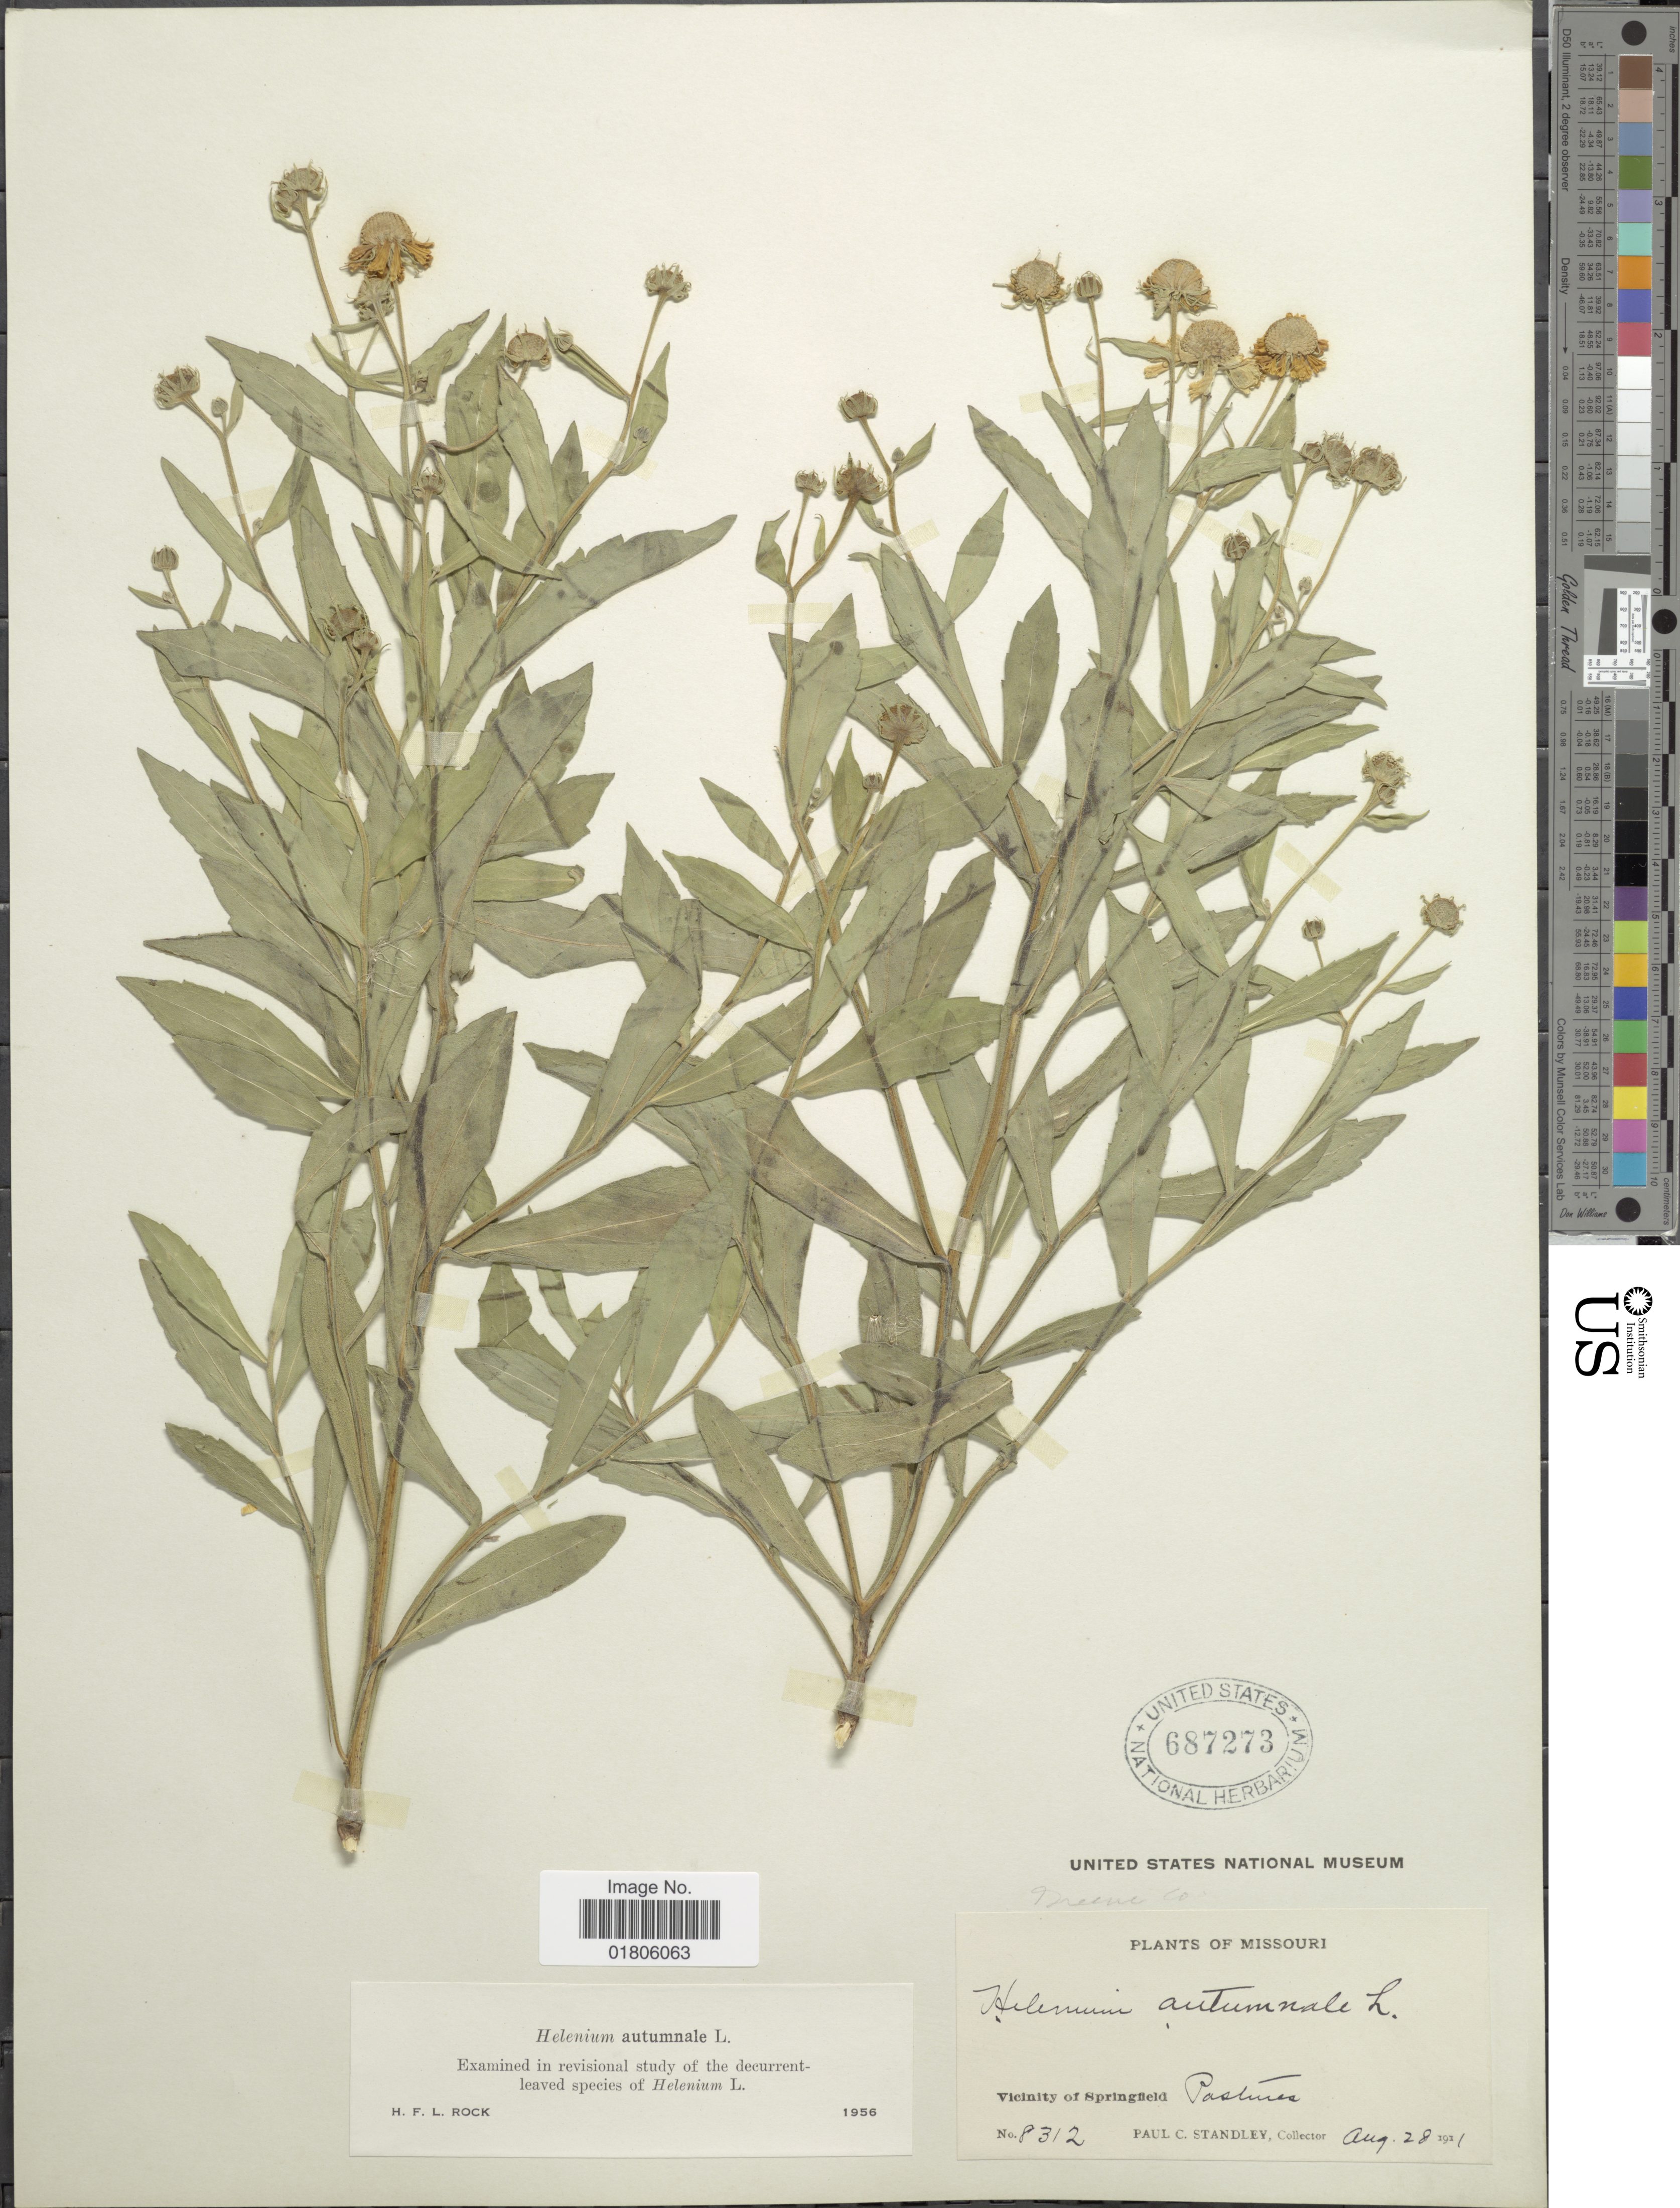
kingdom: Plantae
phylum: Tracheophyta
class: Magnoliopsida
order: Asterales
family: Asteraceae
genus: Helenium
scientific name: Helenium autumnale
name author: L.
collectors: P. C. Standley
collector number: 8312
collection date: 1911-08-28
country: United States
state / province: Missouri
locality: Vicinity of Springfield Pastures Greene Co.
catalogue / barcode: US 687273